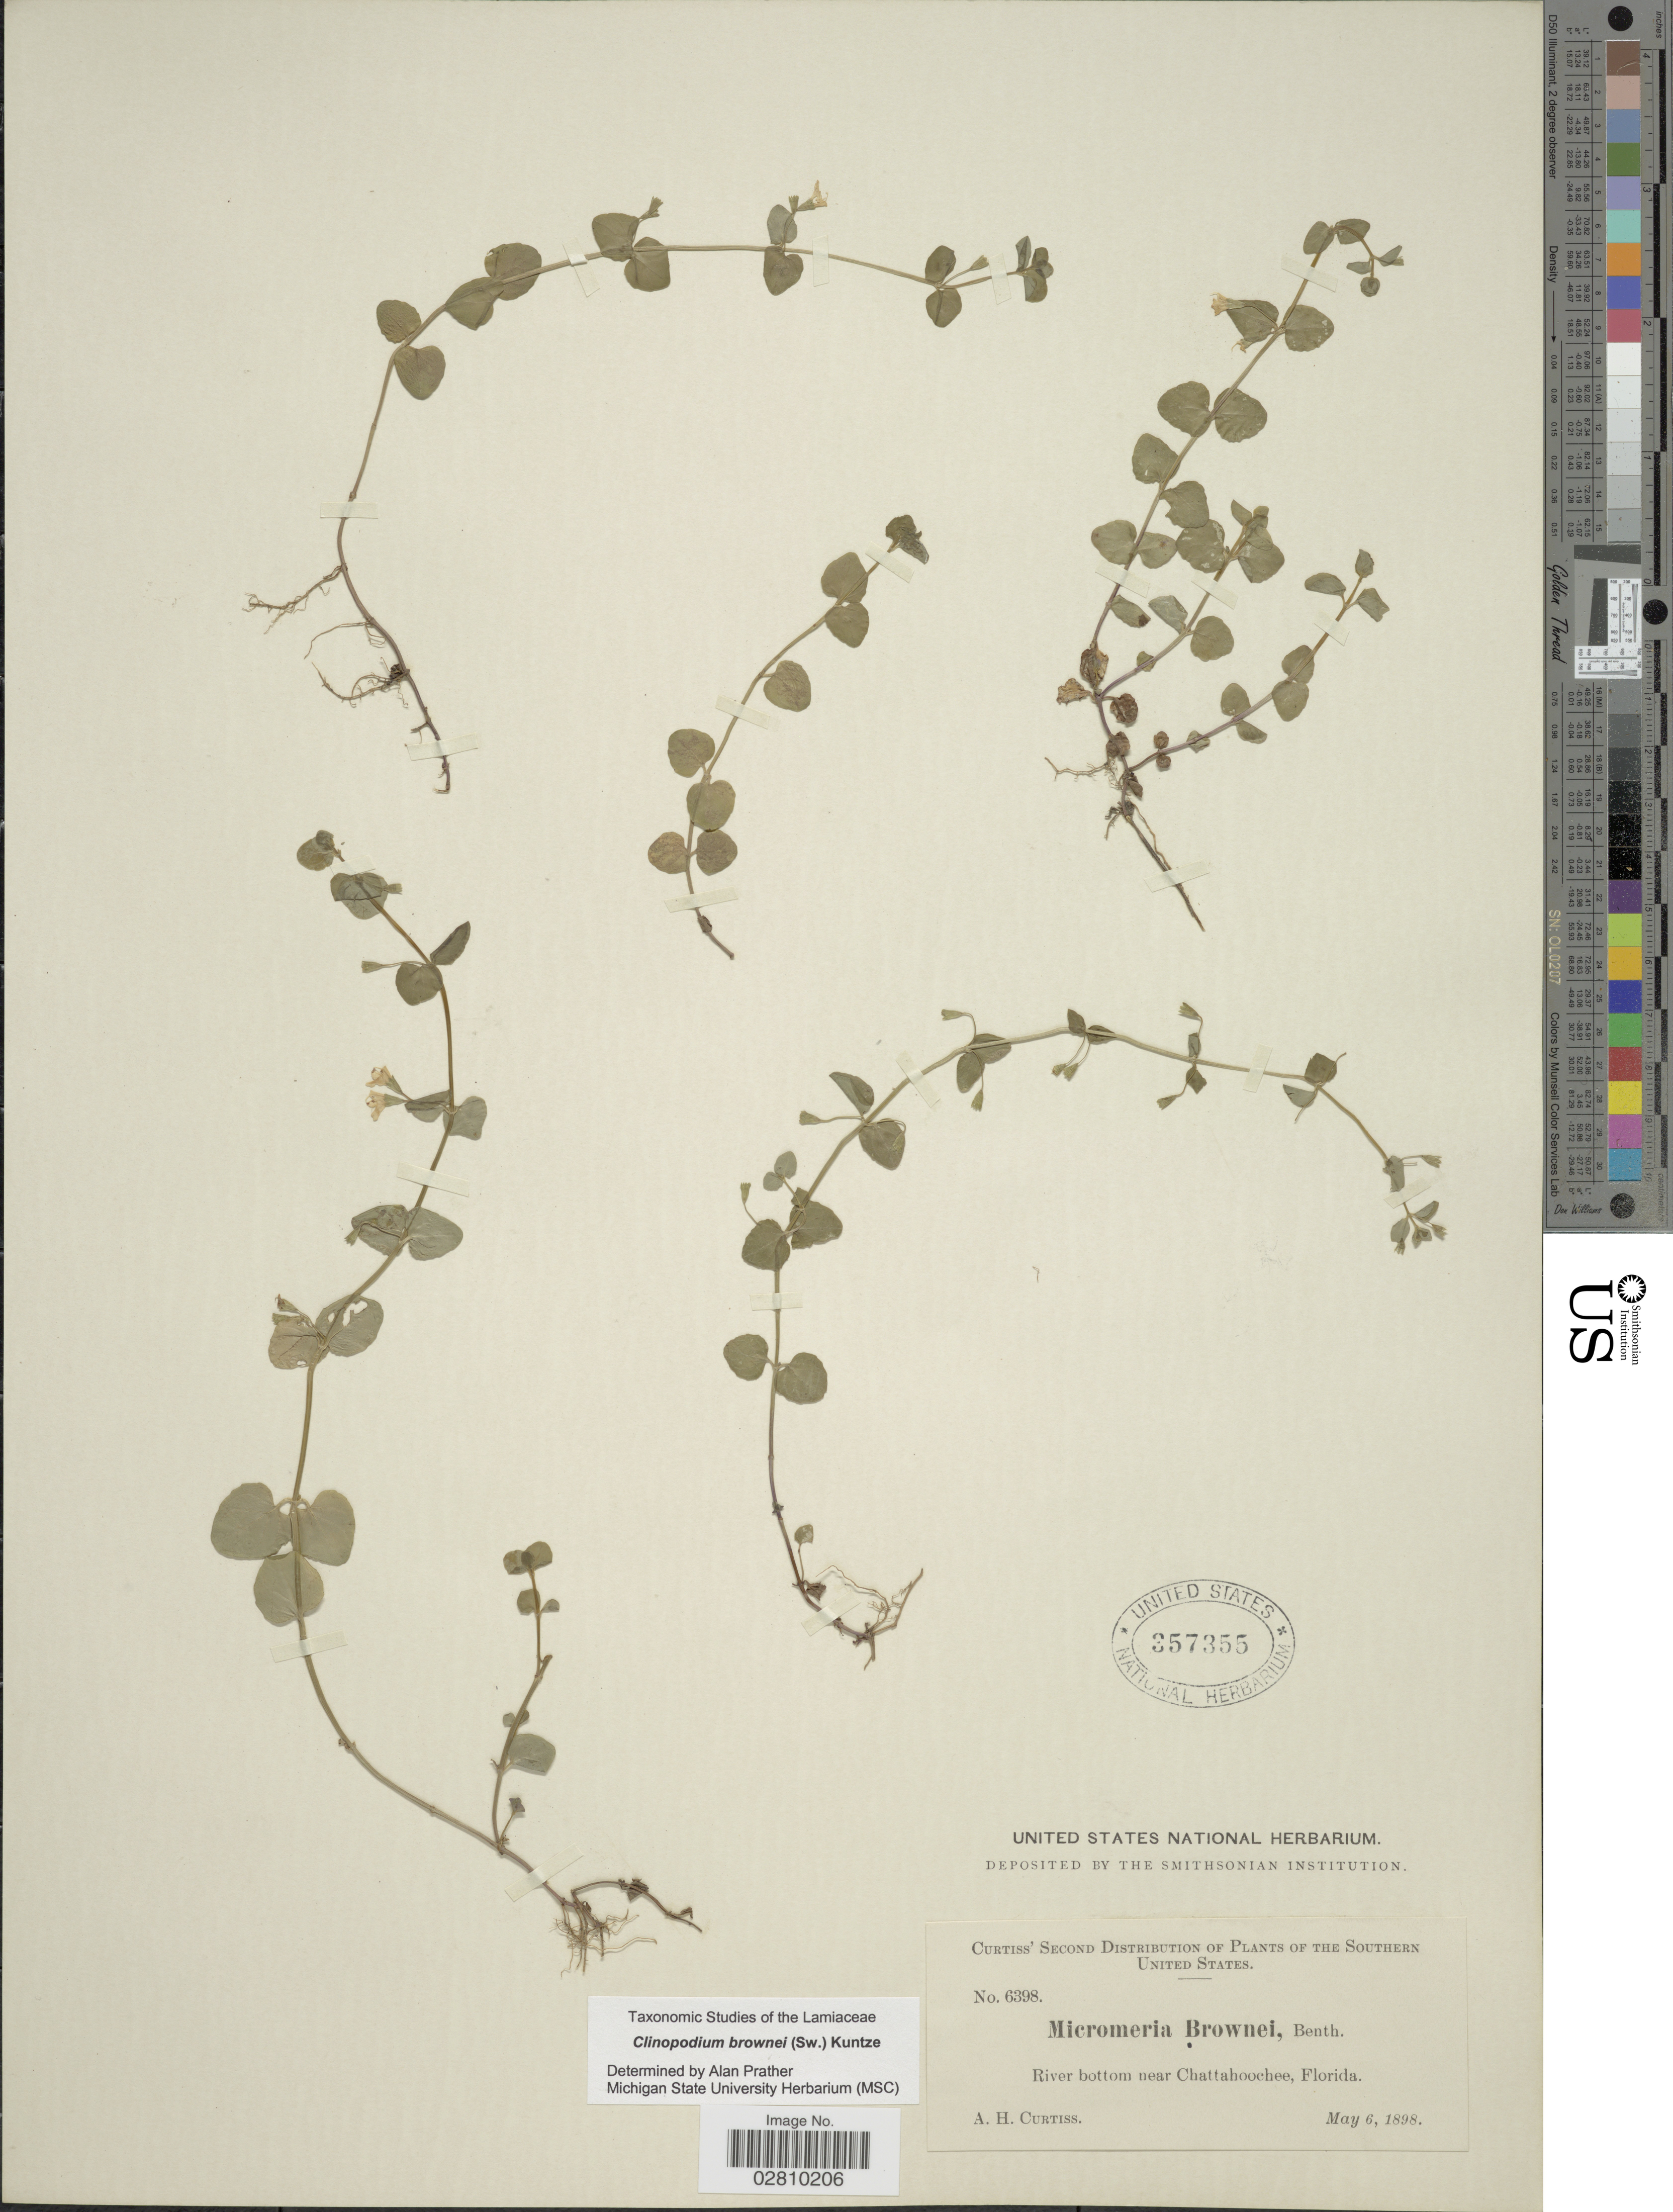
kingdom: Plantae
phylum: Tracheophyta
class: Magnoliopsida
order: Lamiales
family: Lamiaceae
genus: Clinopodium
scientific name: Clinopodium brownei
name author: (Sw.) Kuntze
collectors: A. H. Curtiss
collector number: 6398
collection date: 1898-05-06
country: United States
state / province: Florida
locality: Southern United States. River bottom near Chattahoochee.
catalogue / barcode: US 357355